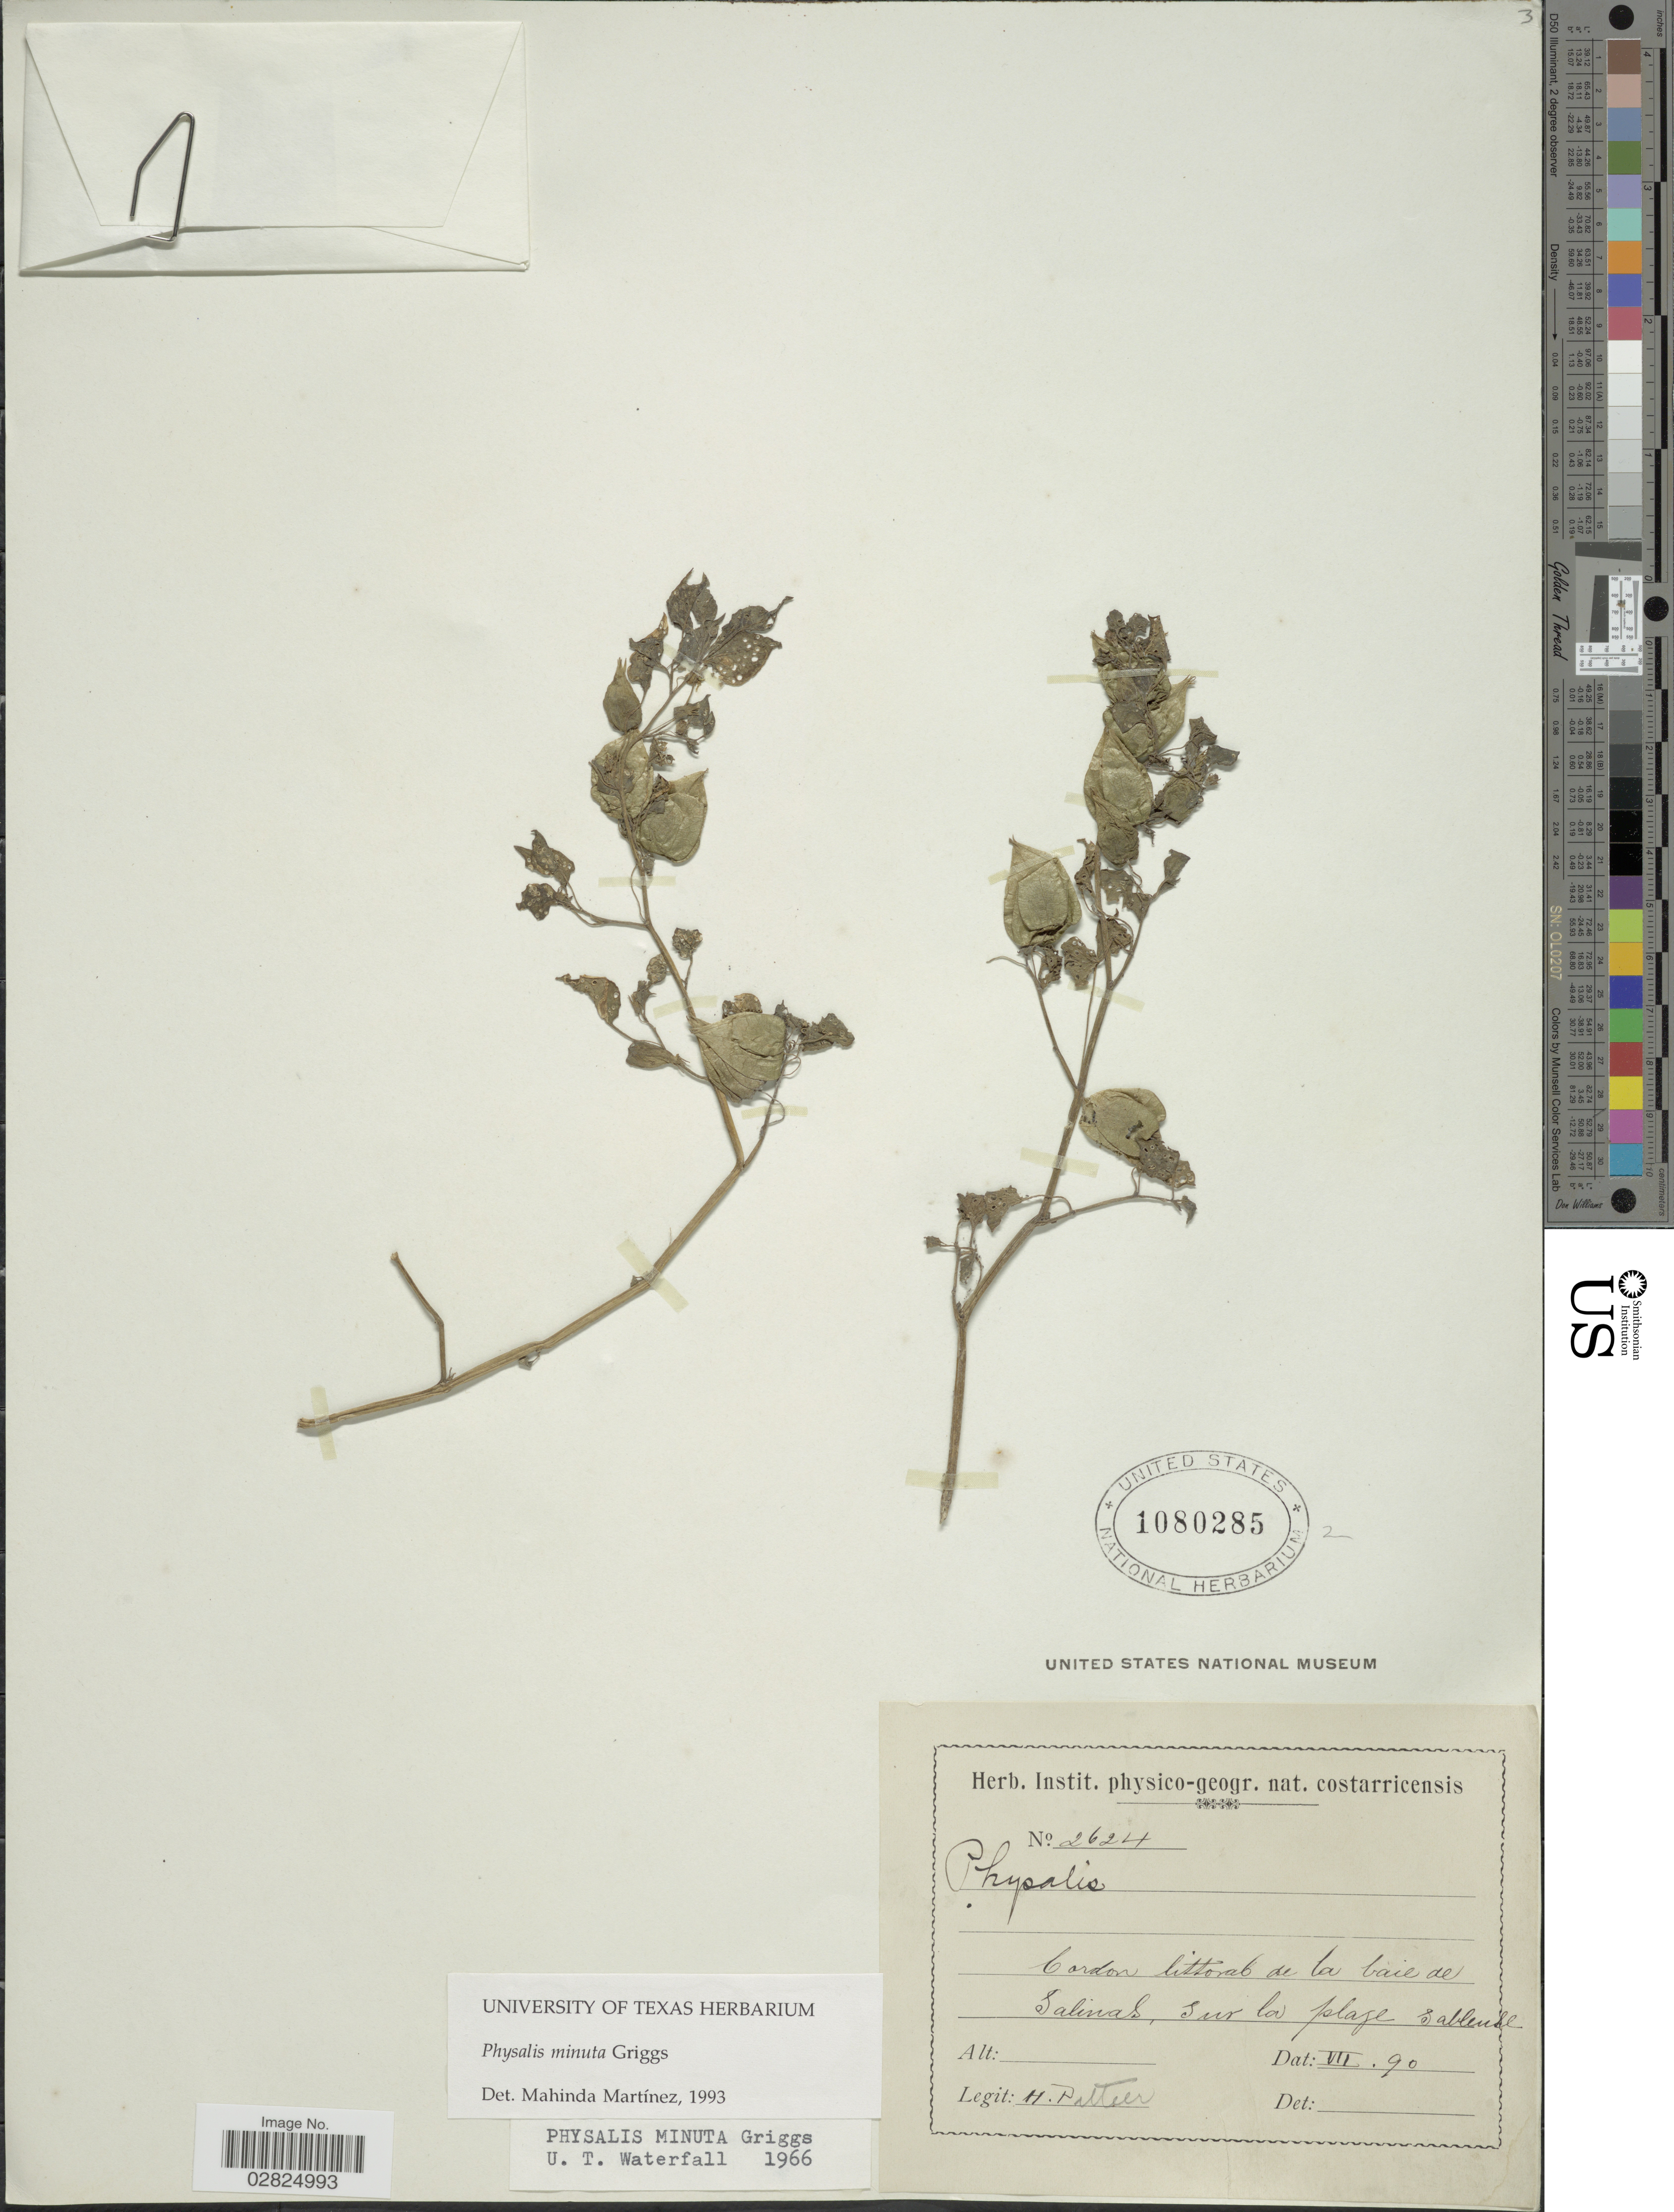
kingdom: Plantae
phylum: Tracheophyta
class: Magnoliopsida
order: Solanales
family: Solanaceae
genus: Physalis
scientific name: Physalis minuta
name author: R.F. Griggs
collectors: H. F. Pittier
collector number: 2624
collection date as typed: Transcribed d/m/y: /7/90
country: Puerto Rico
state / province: Salinas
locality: Cordon littoral de la baie de Salinas.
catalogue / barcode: US 1080285